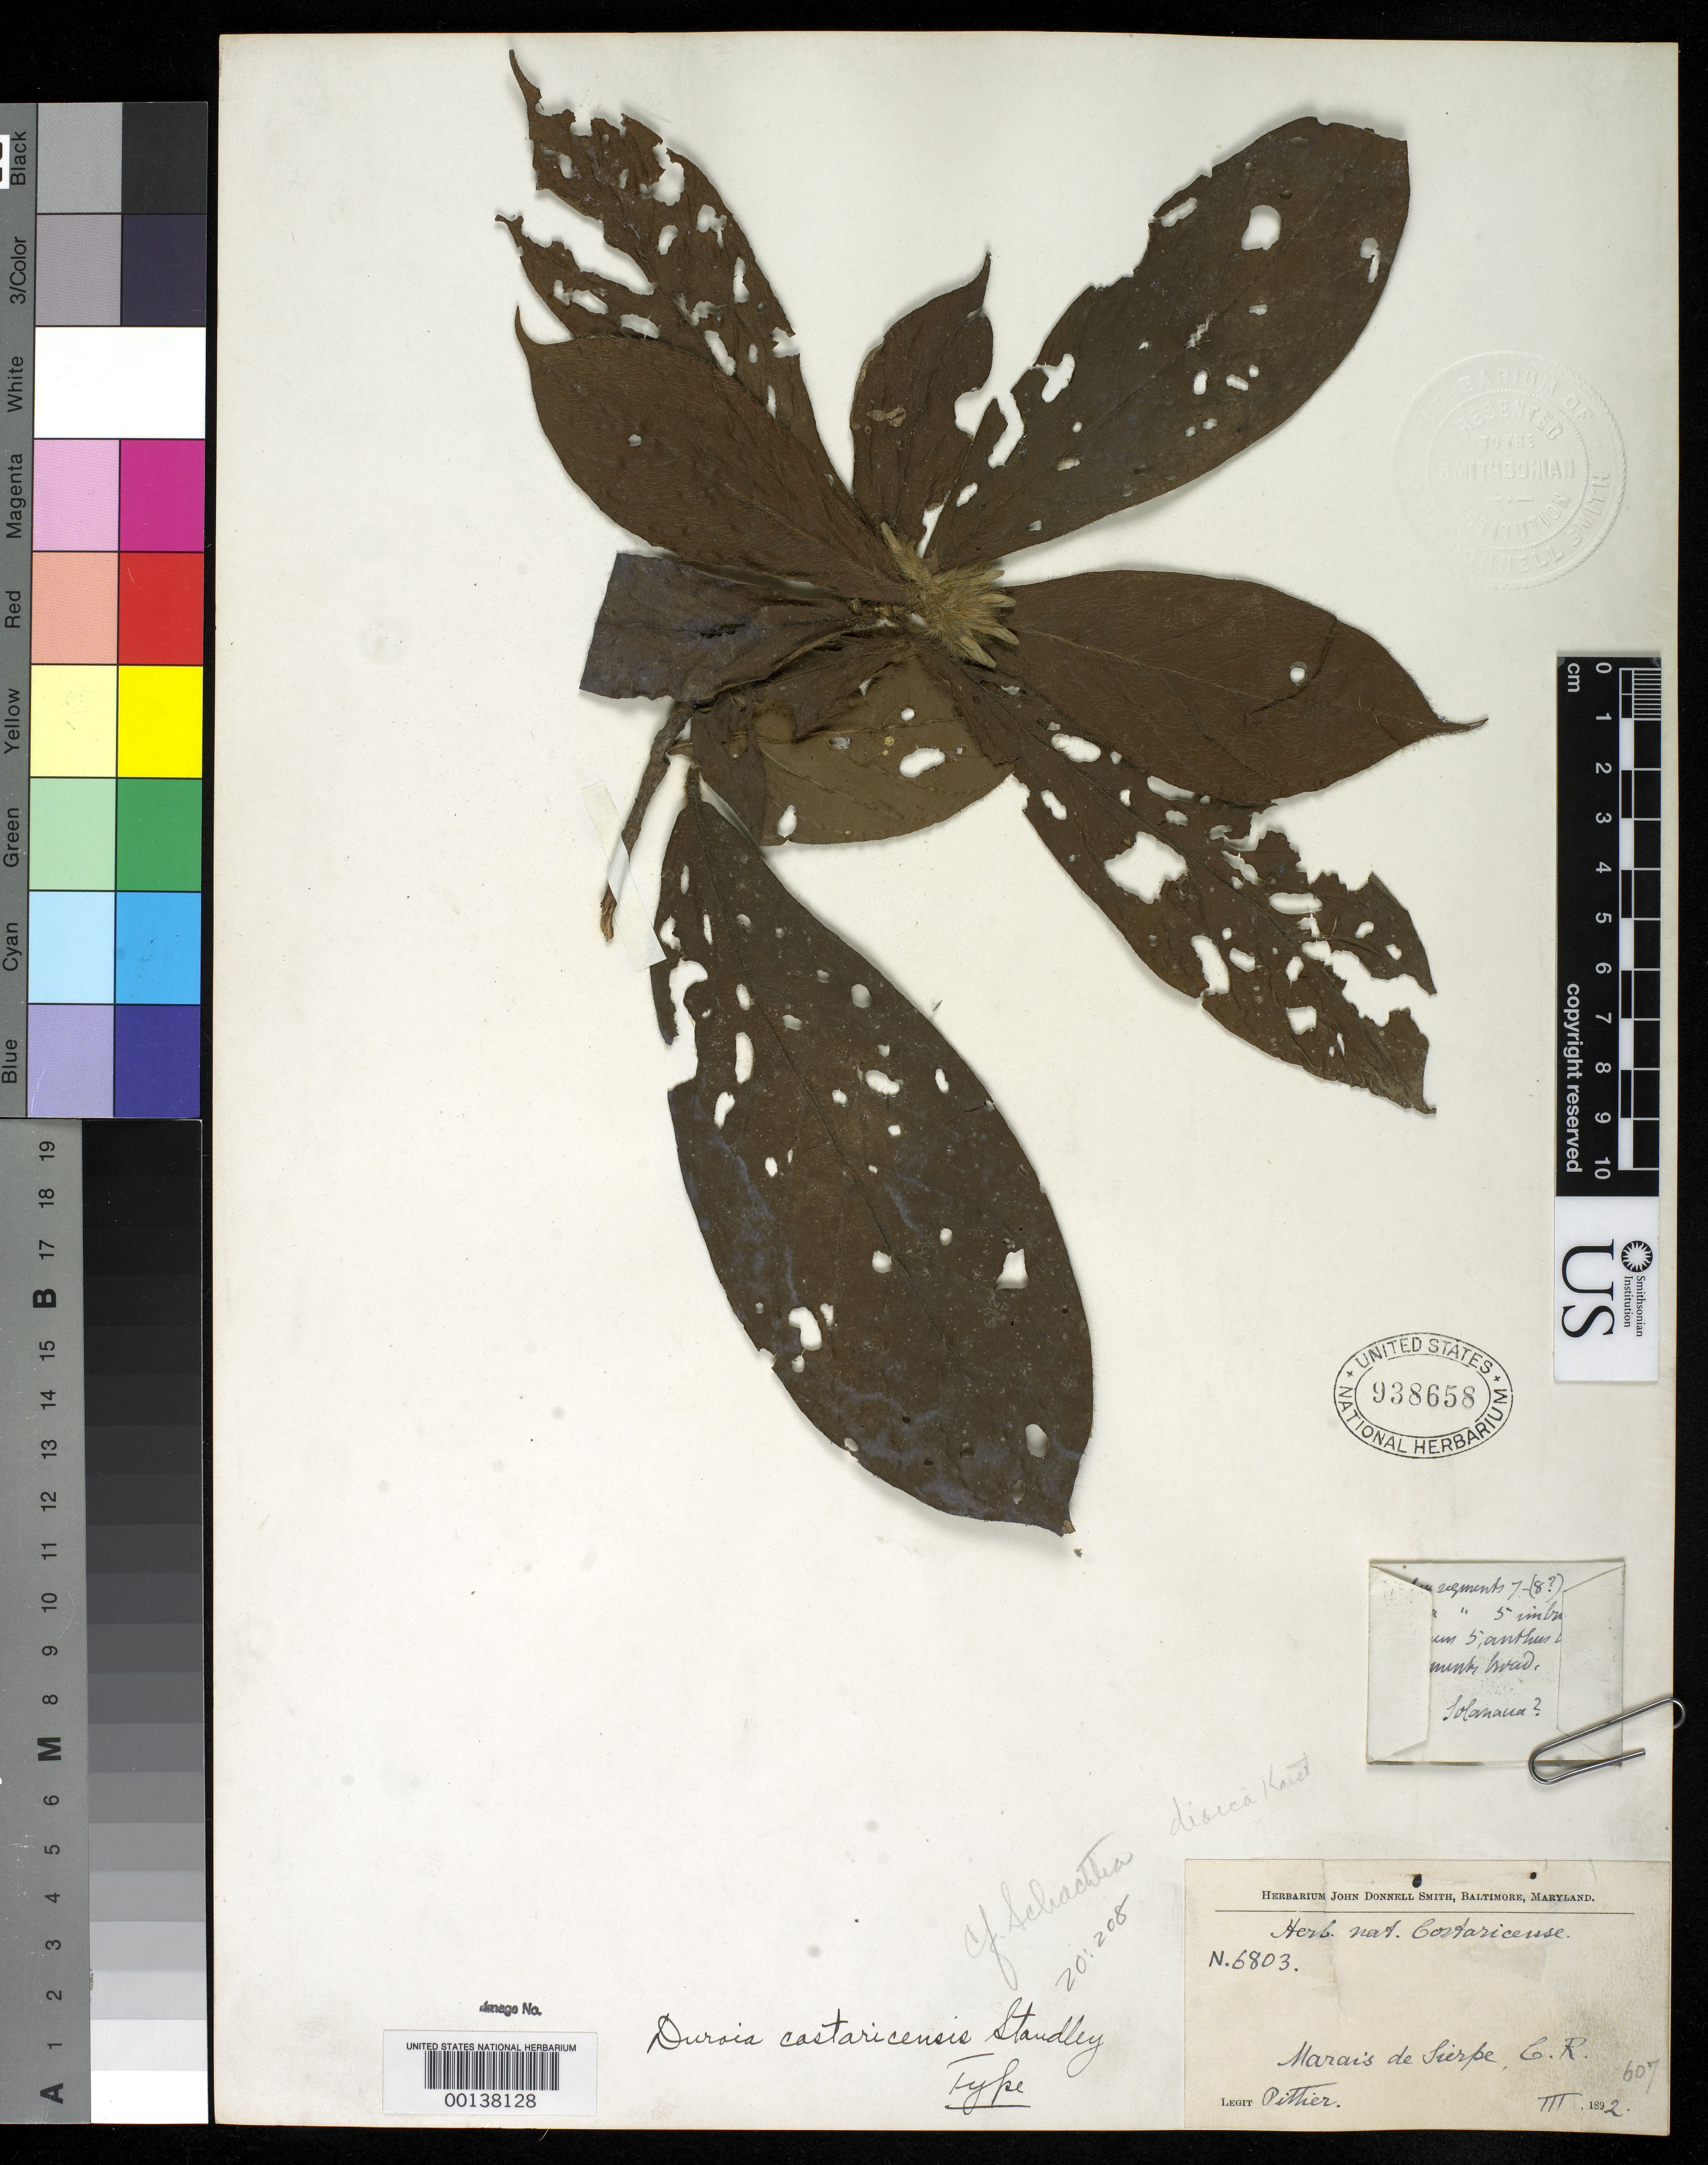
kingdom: Plantae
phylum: Tracheophyta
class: Magnoliopsida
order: Gentianales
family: Rubiaceae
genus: Duroia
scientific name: Duroia costaricensis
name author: Standl.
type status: Holotype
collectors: H. F. Pittier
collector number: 6803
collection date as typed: Mar 1892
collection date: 1892-03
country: Costa Rica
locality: Marais de Sierpe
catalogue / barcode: US 938658